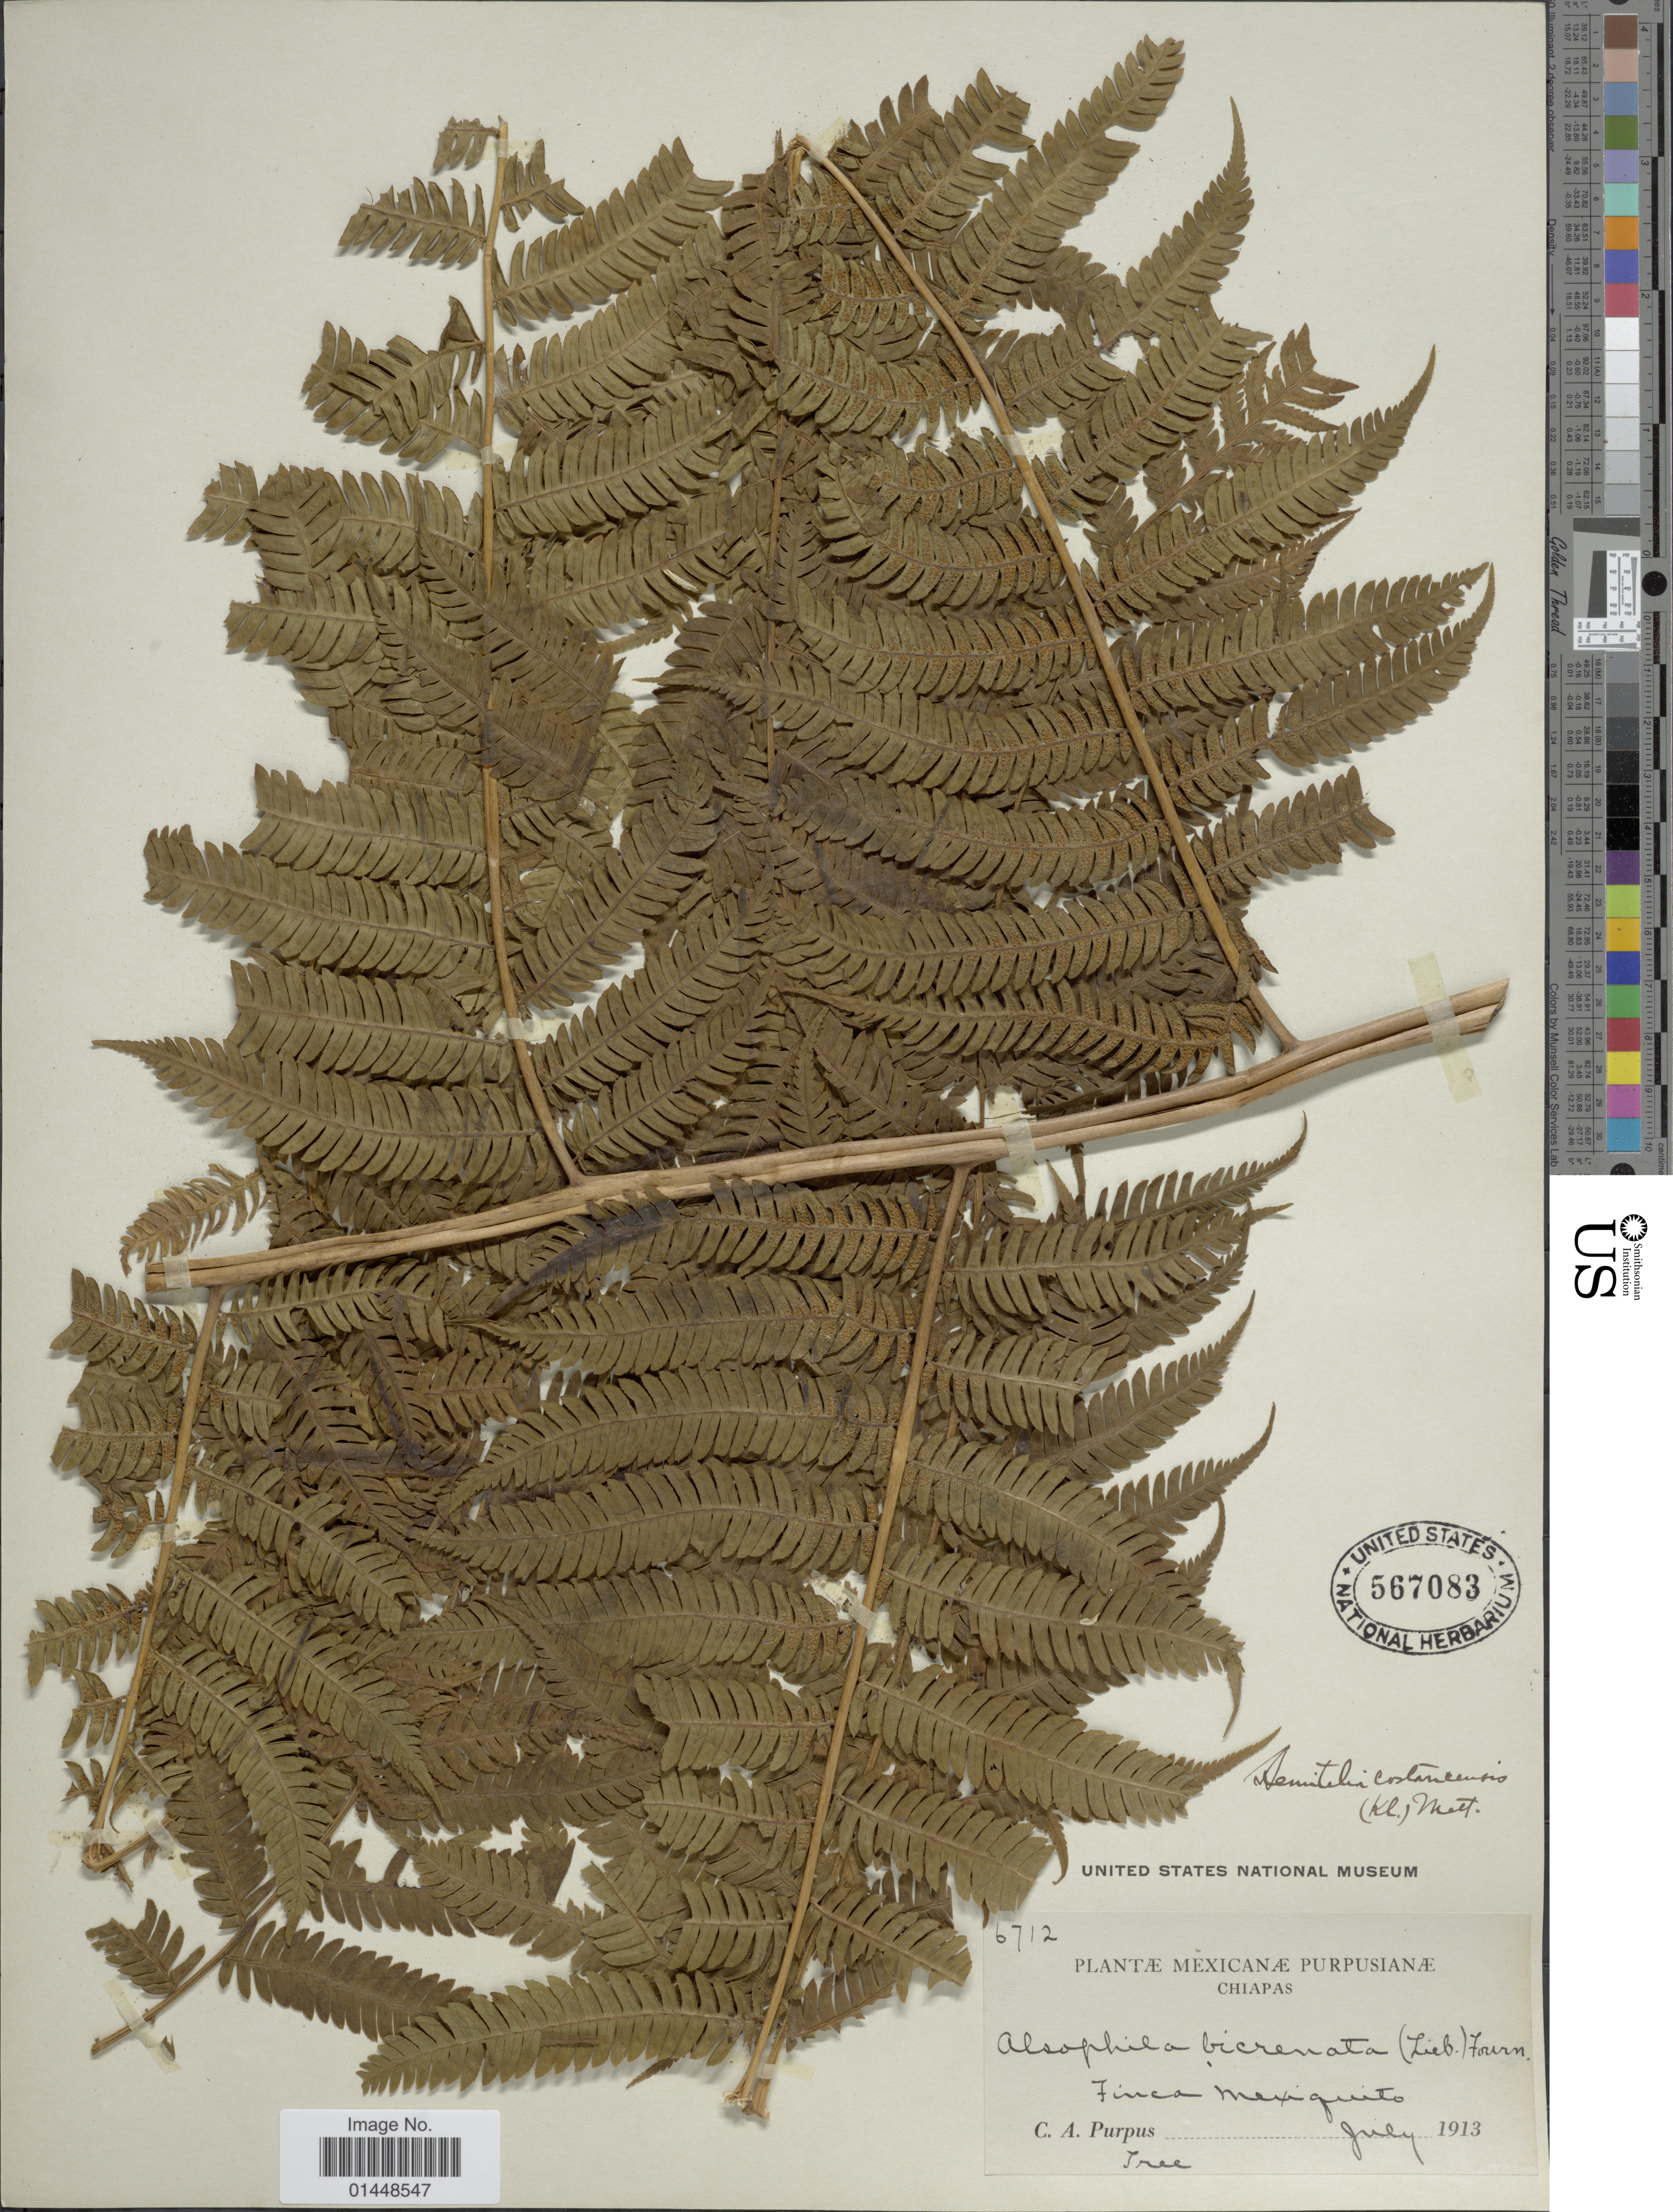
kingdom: Plantae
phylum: Tracheophyta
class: Polypodiopsida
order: Cyatheales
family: Cyatheaceae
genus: Cyathea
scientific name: Cyathea costaricensis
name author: (Kuhn) Domin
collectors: C. A. Purpus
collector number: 6712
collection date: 1913-07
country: Mexico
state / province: Chiapas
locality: Finca Mexiquito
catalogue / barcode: US 567083